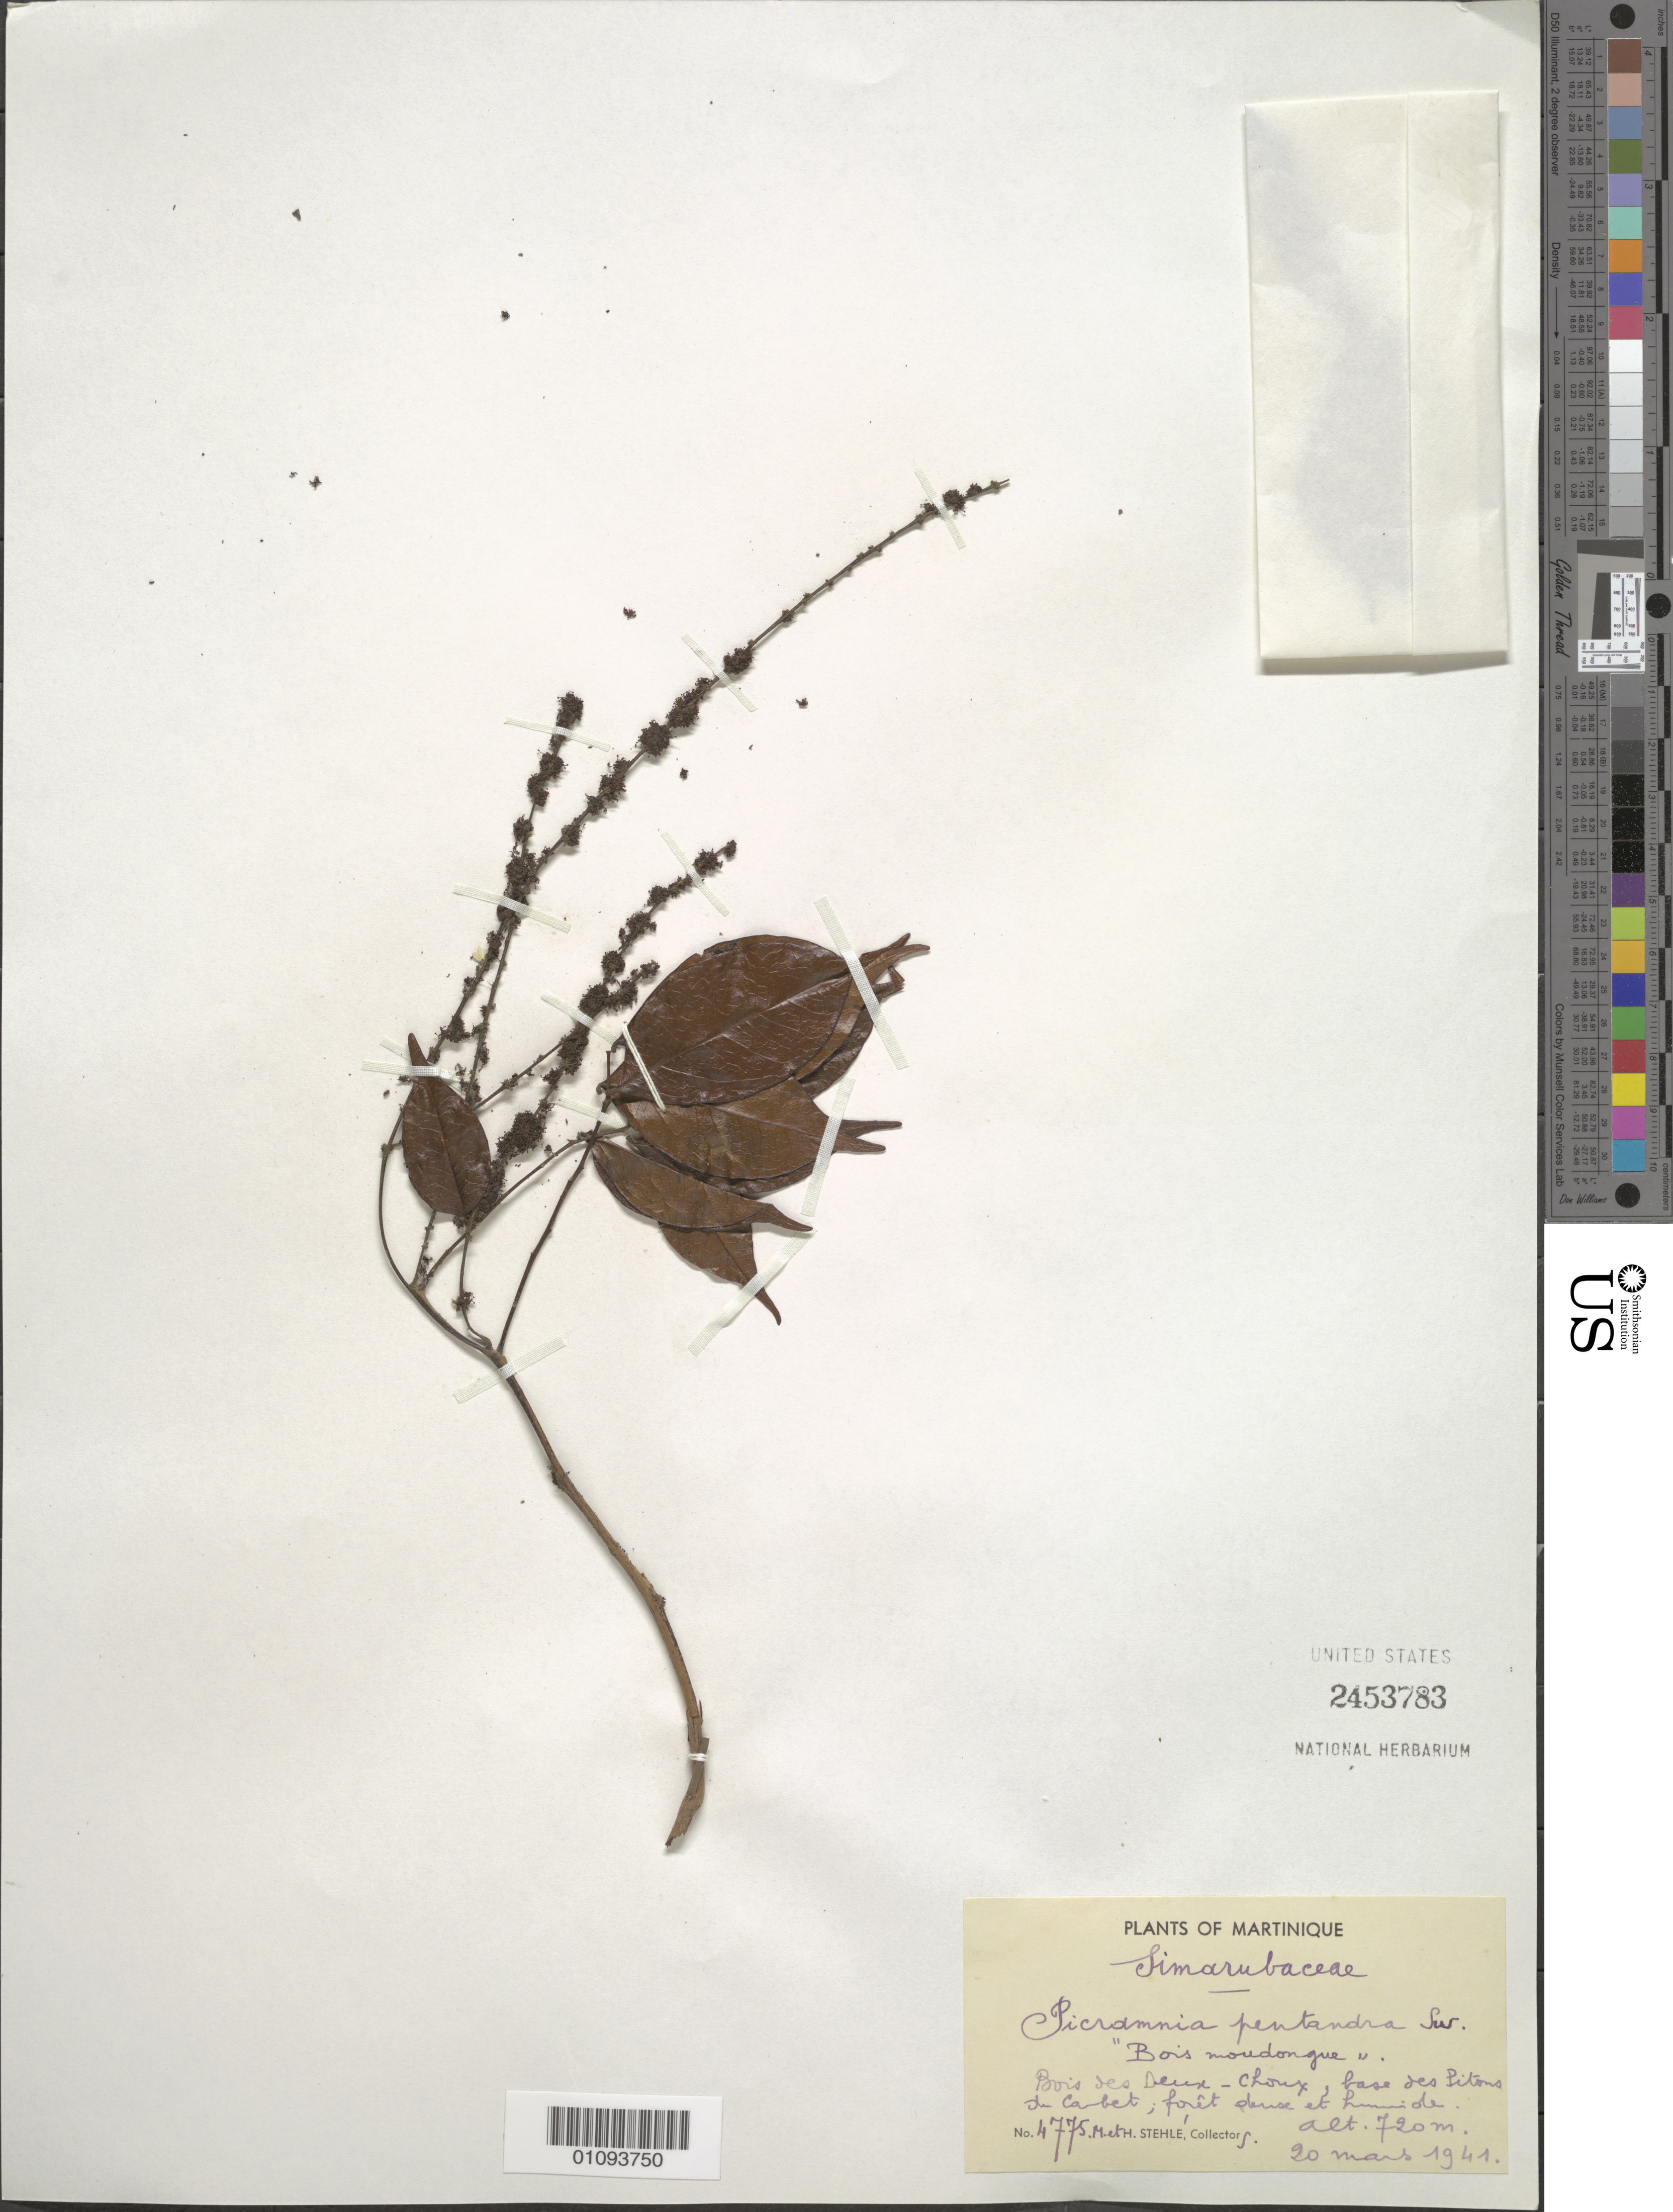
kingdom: Plantae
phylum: Tracheophyta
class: Magnoliopsida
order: Picramniales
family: Picramniaceae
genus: Picramnia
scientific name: Picramnia pentandra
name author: Sw.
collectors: H. Stehlé & M. Stehlé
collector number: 4775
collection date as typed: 20 Mar 1941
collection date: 1941-03-20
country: Martinique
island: Martinique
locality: Pois ses Deux-Choux, base des Pitoms sle carbet, foret phrase et hummide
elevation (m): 720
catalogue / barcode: US 2453783